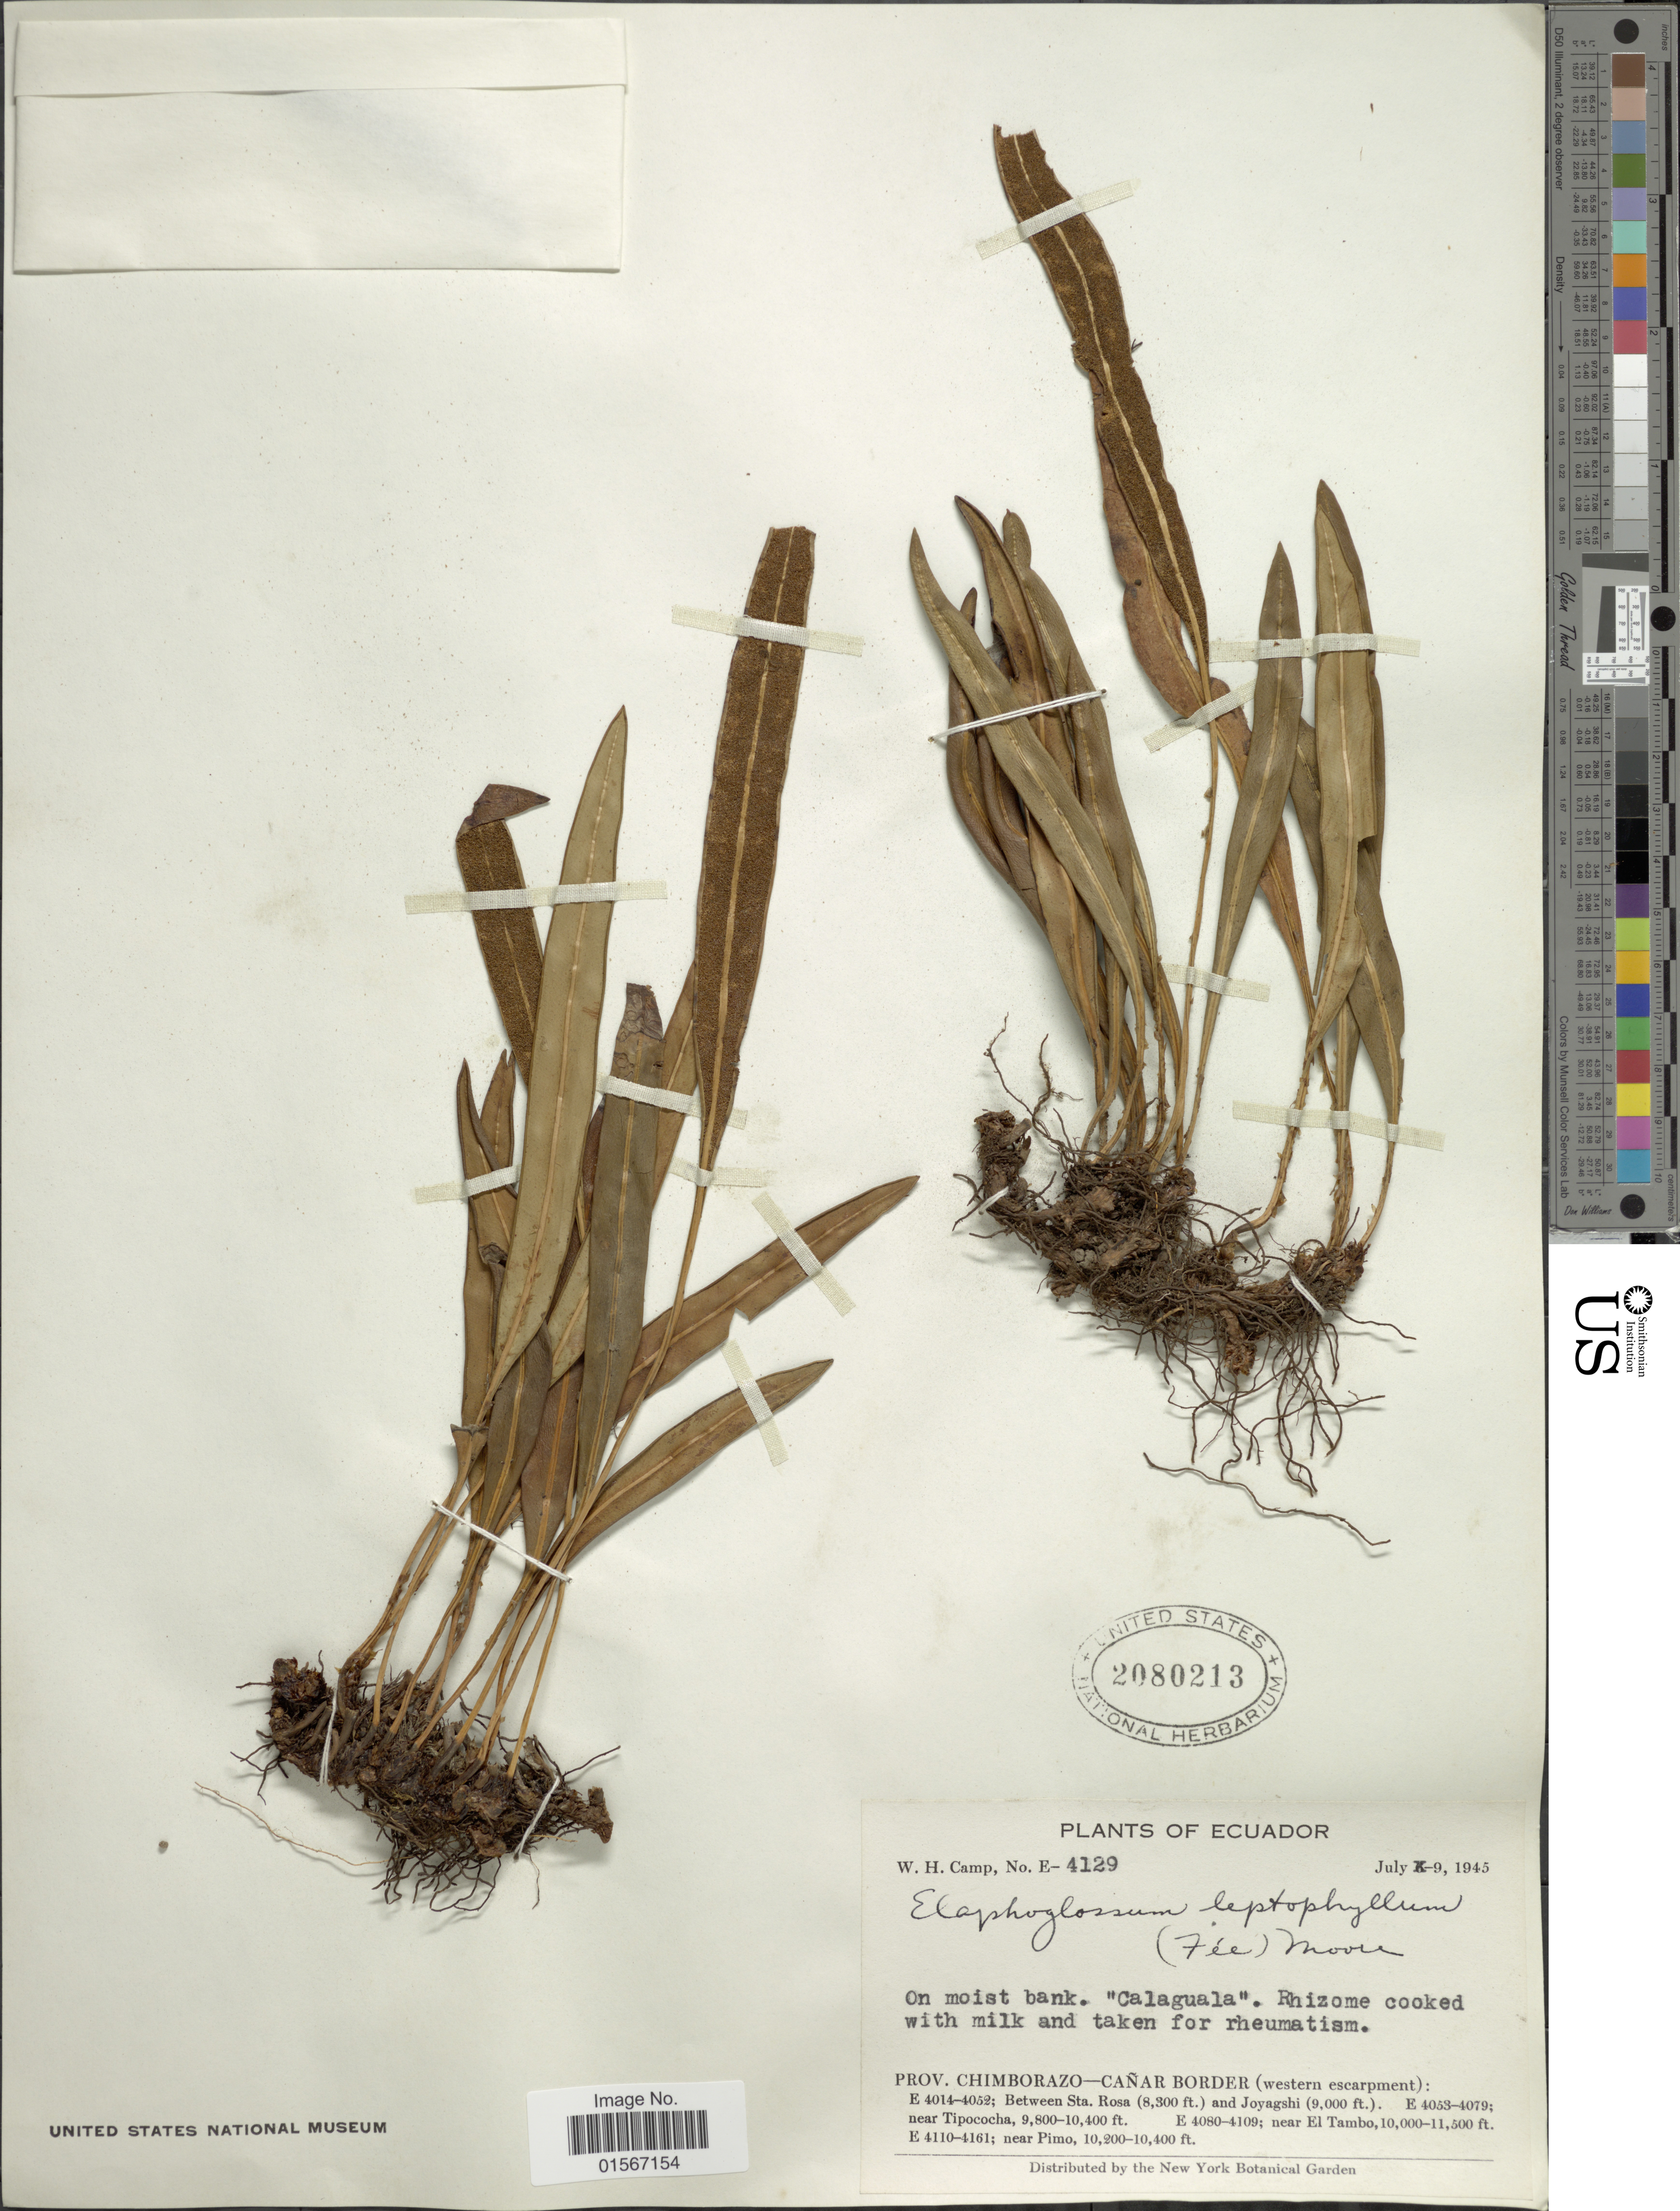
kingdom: Plantae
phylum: Tracheophyta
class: Polypodiopsida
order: Polypodiales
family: Dryopteridaceae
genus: Elaphoglossum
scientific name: Elaphoglossum minutum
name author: (Pohl ex Fée) T. Moore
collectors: W. H. Camp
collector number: E-4129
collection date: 1945-07-09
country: Ecuador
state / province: Chimborazo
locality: Ecuador, Prov. Chimborazo-Cañar Border (western escarpment): near Pimo.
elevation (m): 3109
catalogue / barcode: US 2080213